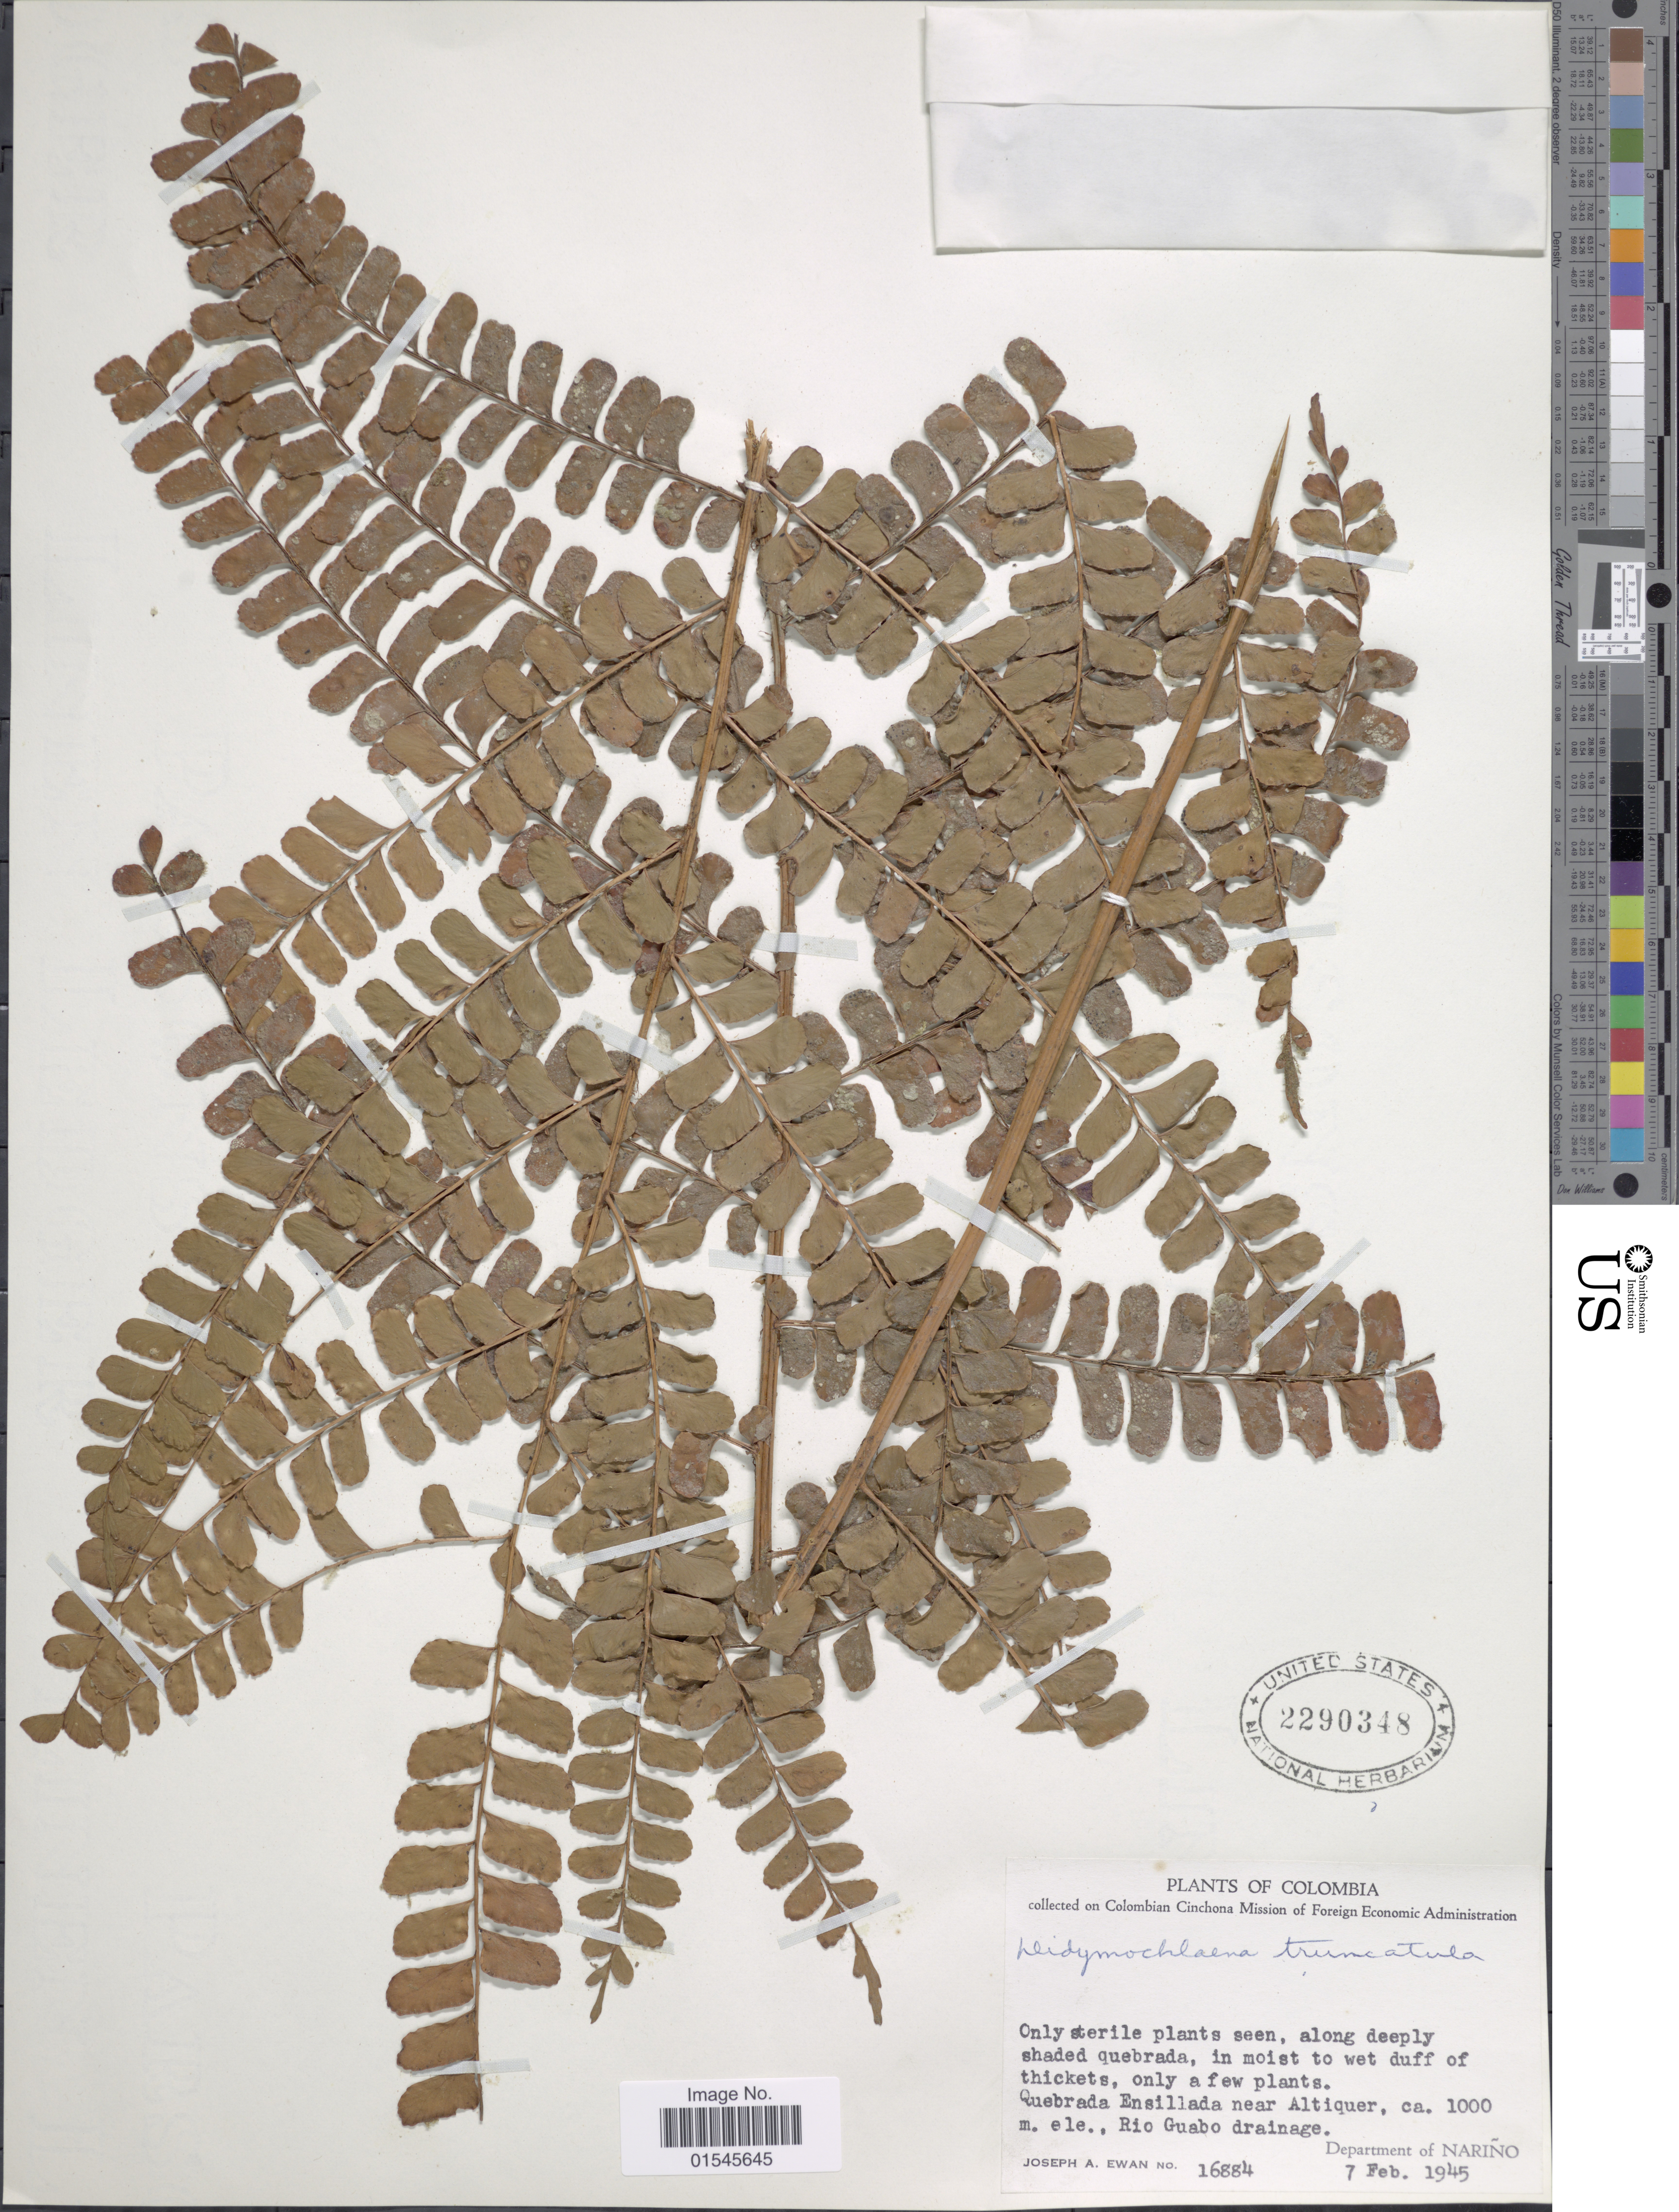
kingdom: Plantae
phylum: Tracheophyta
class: Polypodiopsida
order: Polypodiales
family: Didymochlaenaceae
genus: Didymochlaena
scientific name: Didymochlaena truncatula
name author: (Sw.) J. Sm.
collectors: J. A. Ewan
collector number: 16884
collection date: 1945-02-07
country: Colombia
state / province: Nariño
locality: Quebrada Ensillada near Altiquer, rio Guabo drainage. Department of Nariño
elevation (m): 1000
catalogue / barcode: US 2290348